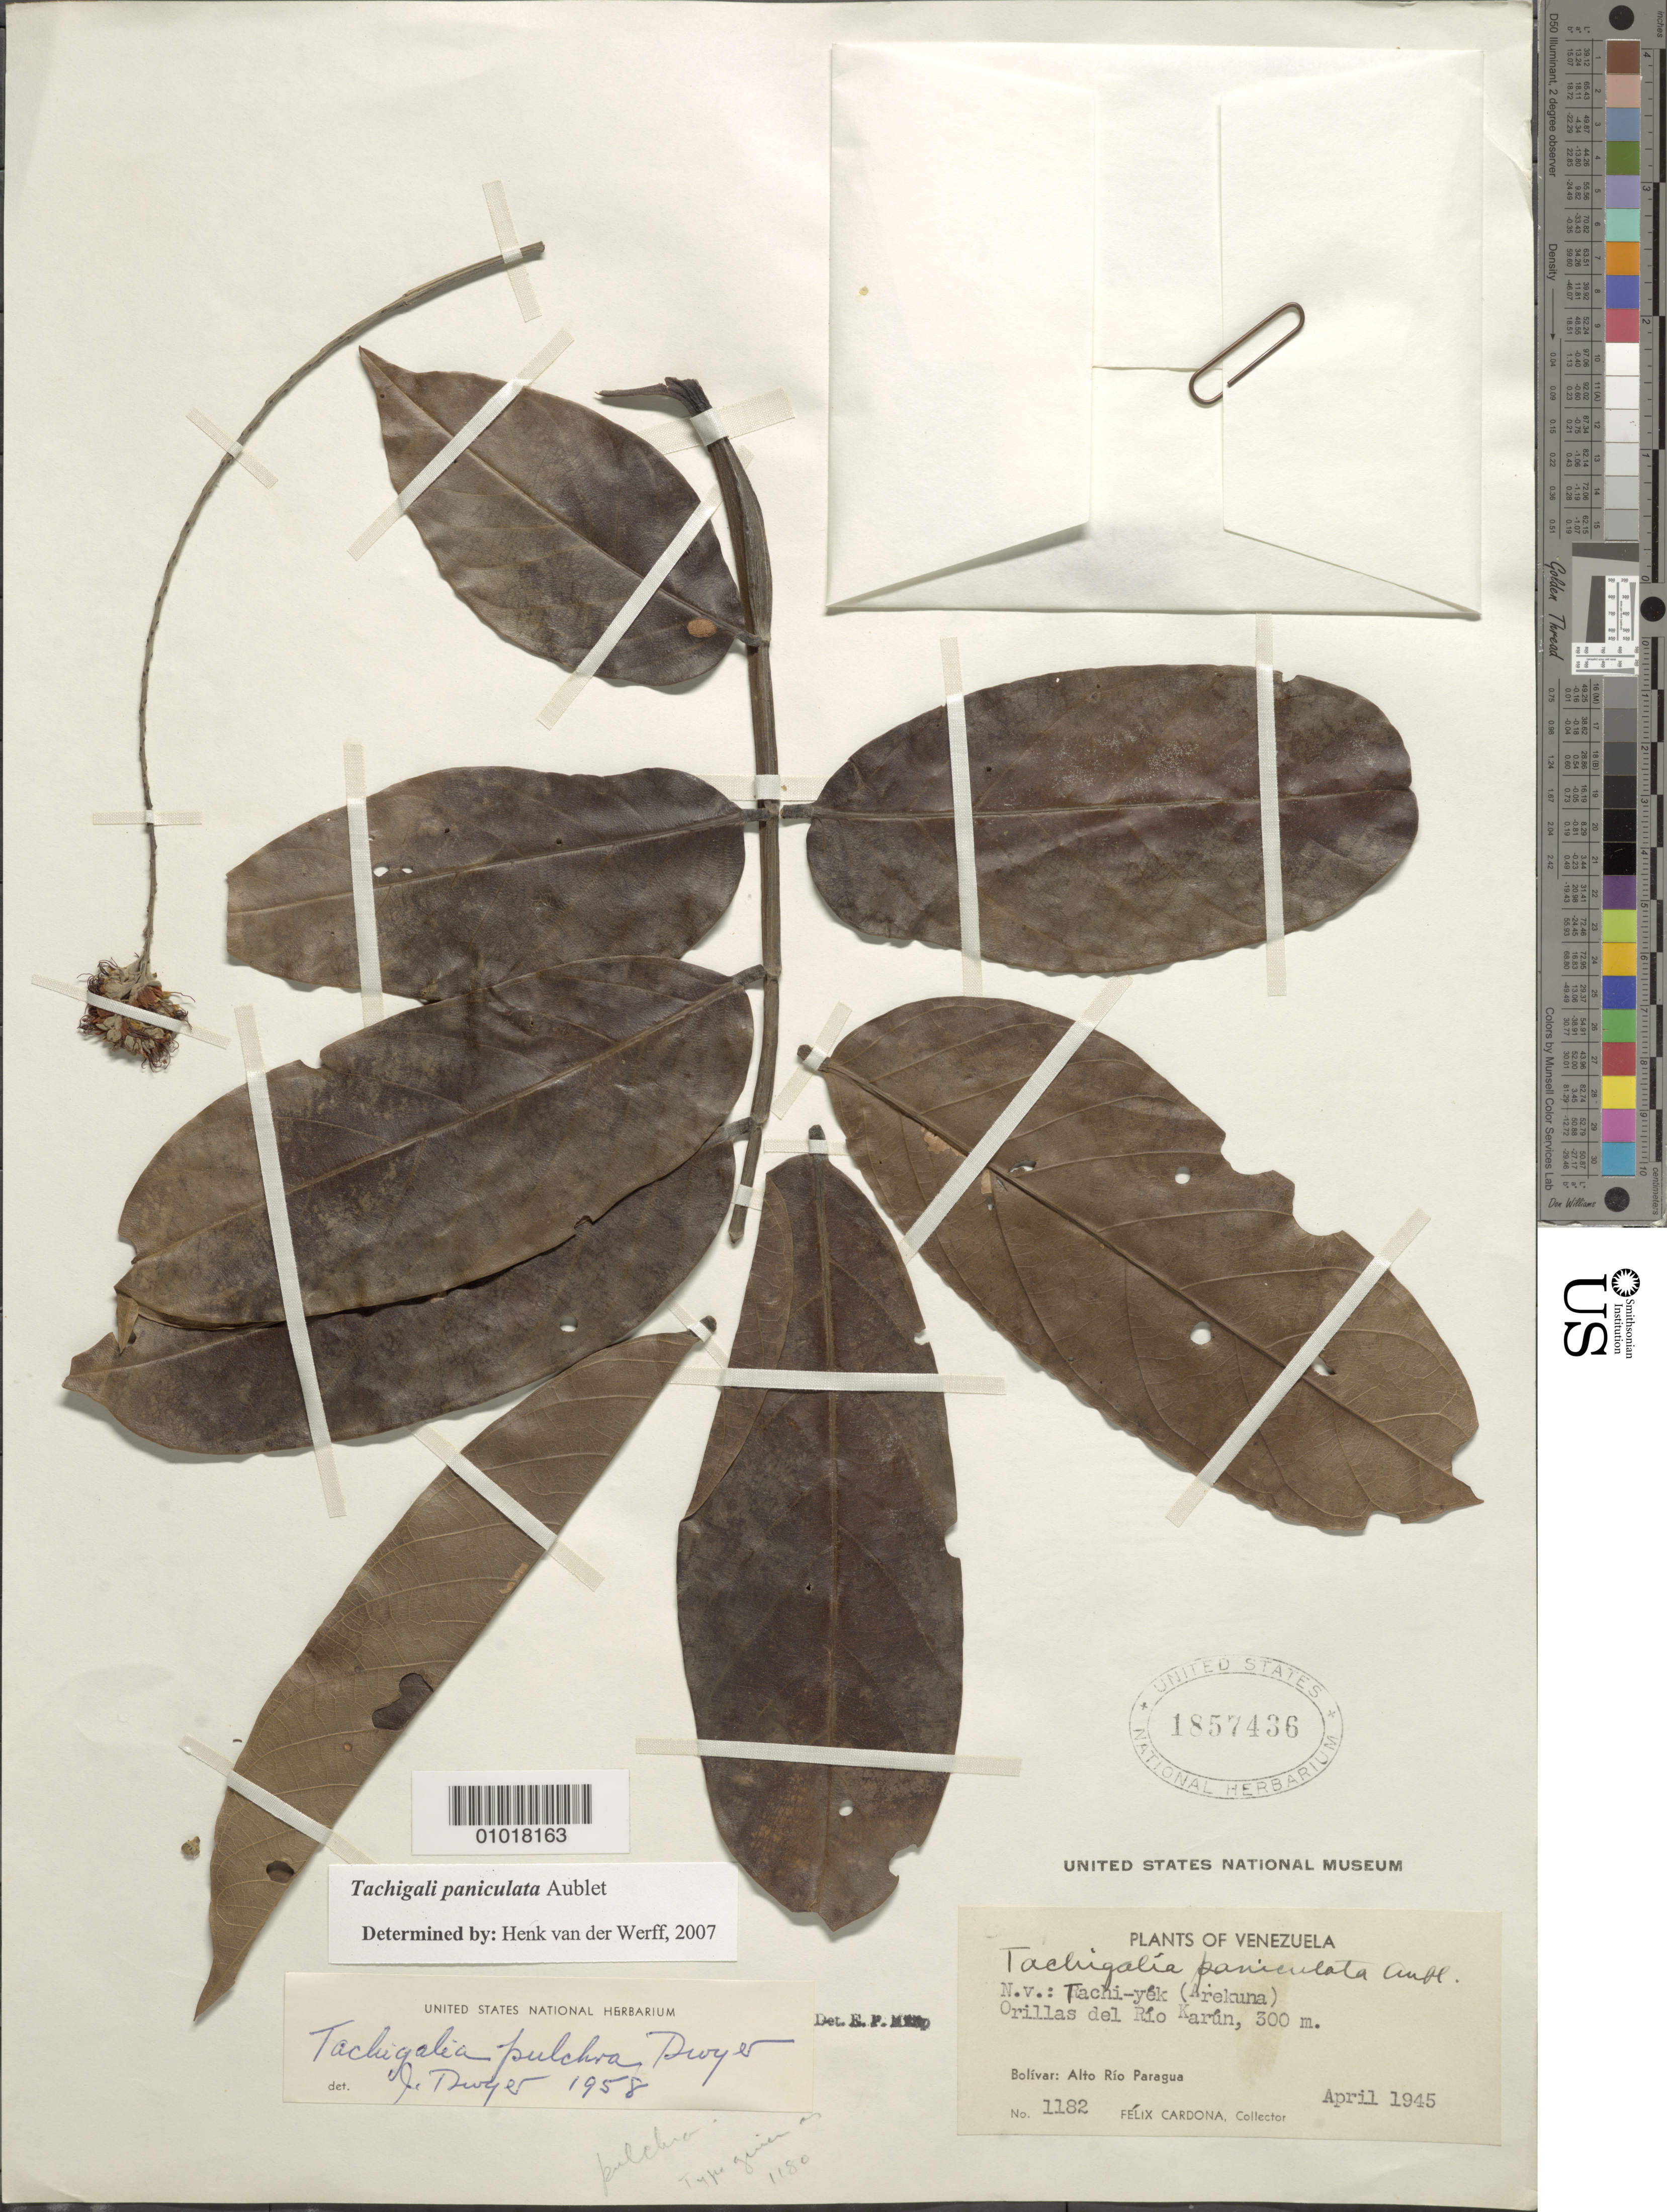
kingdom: Plantae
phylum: Tracheophyta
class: Magnoliopsida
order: Fabales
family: Fabaceae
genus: Tachigali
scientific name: Tachigali paniculata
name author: Aubl.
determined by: van der Werff, H., (MO), Missouri Botanical Garden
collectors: F. Cardona Puig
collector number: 1182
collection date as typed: Apr-45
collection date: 1945-04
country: Venezuela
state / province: Bolívar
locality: Río Karún, orillas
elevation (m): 300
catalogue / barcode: US 1857436